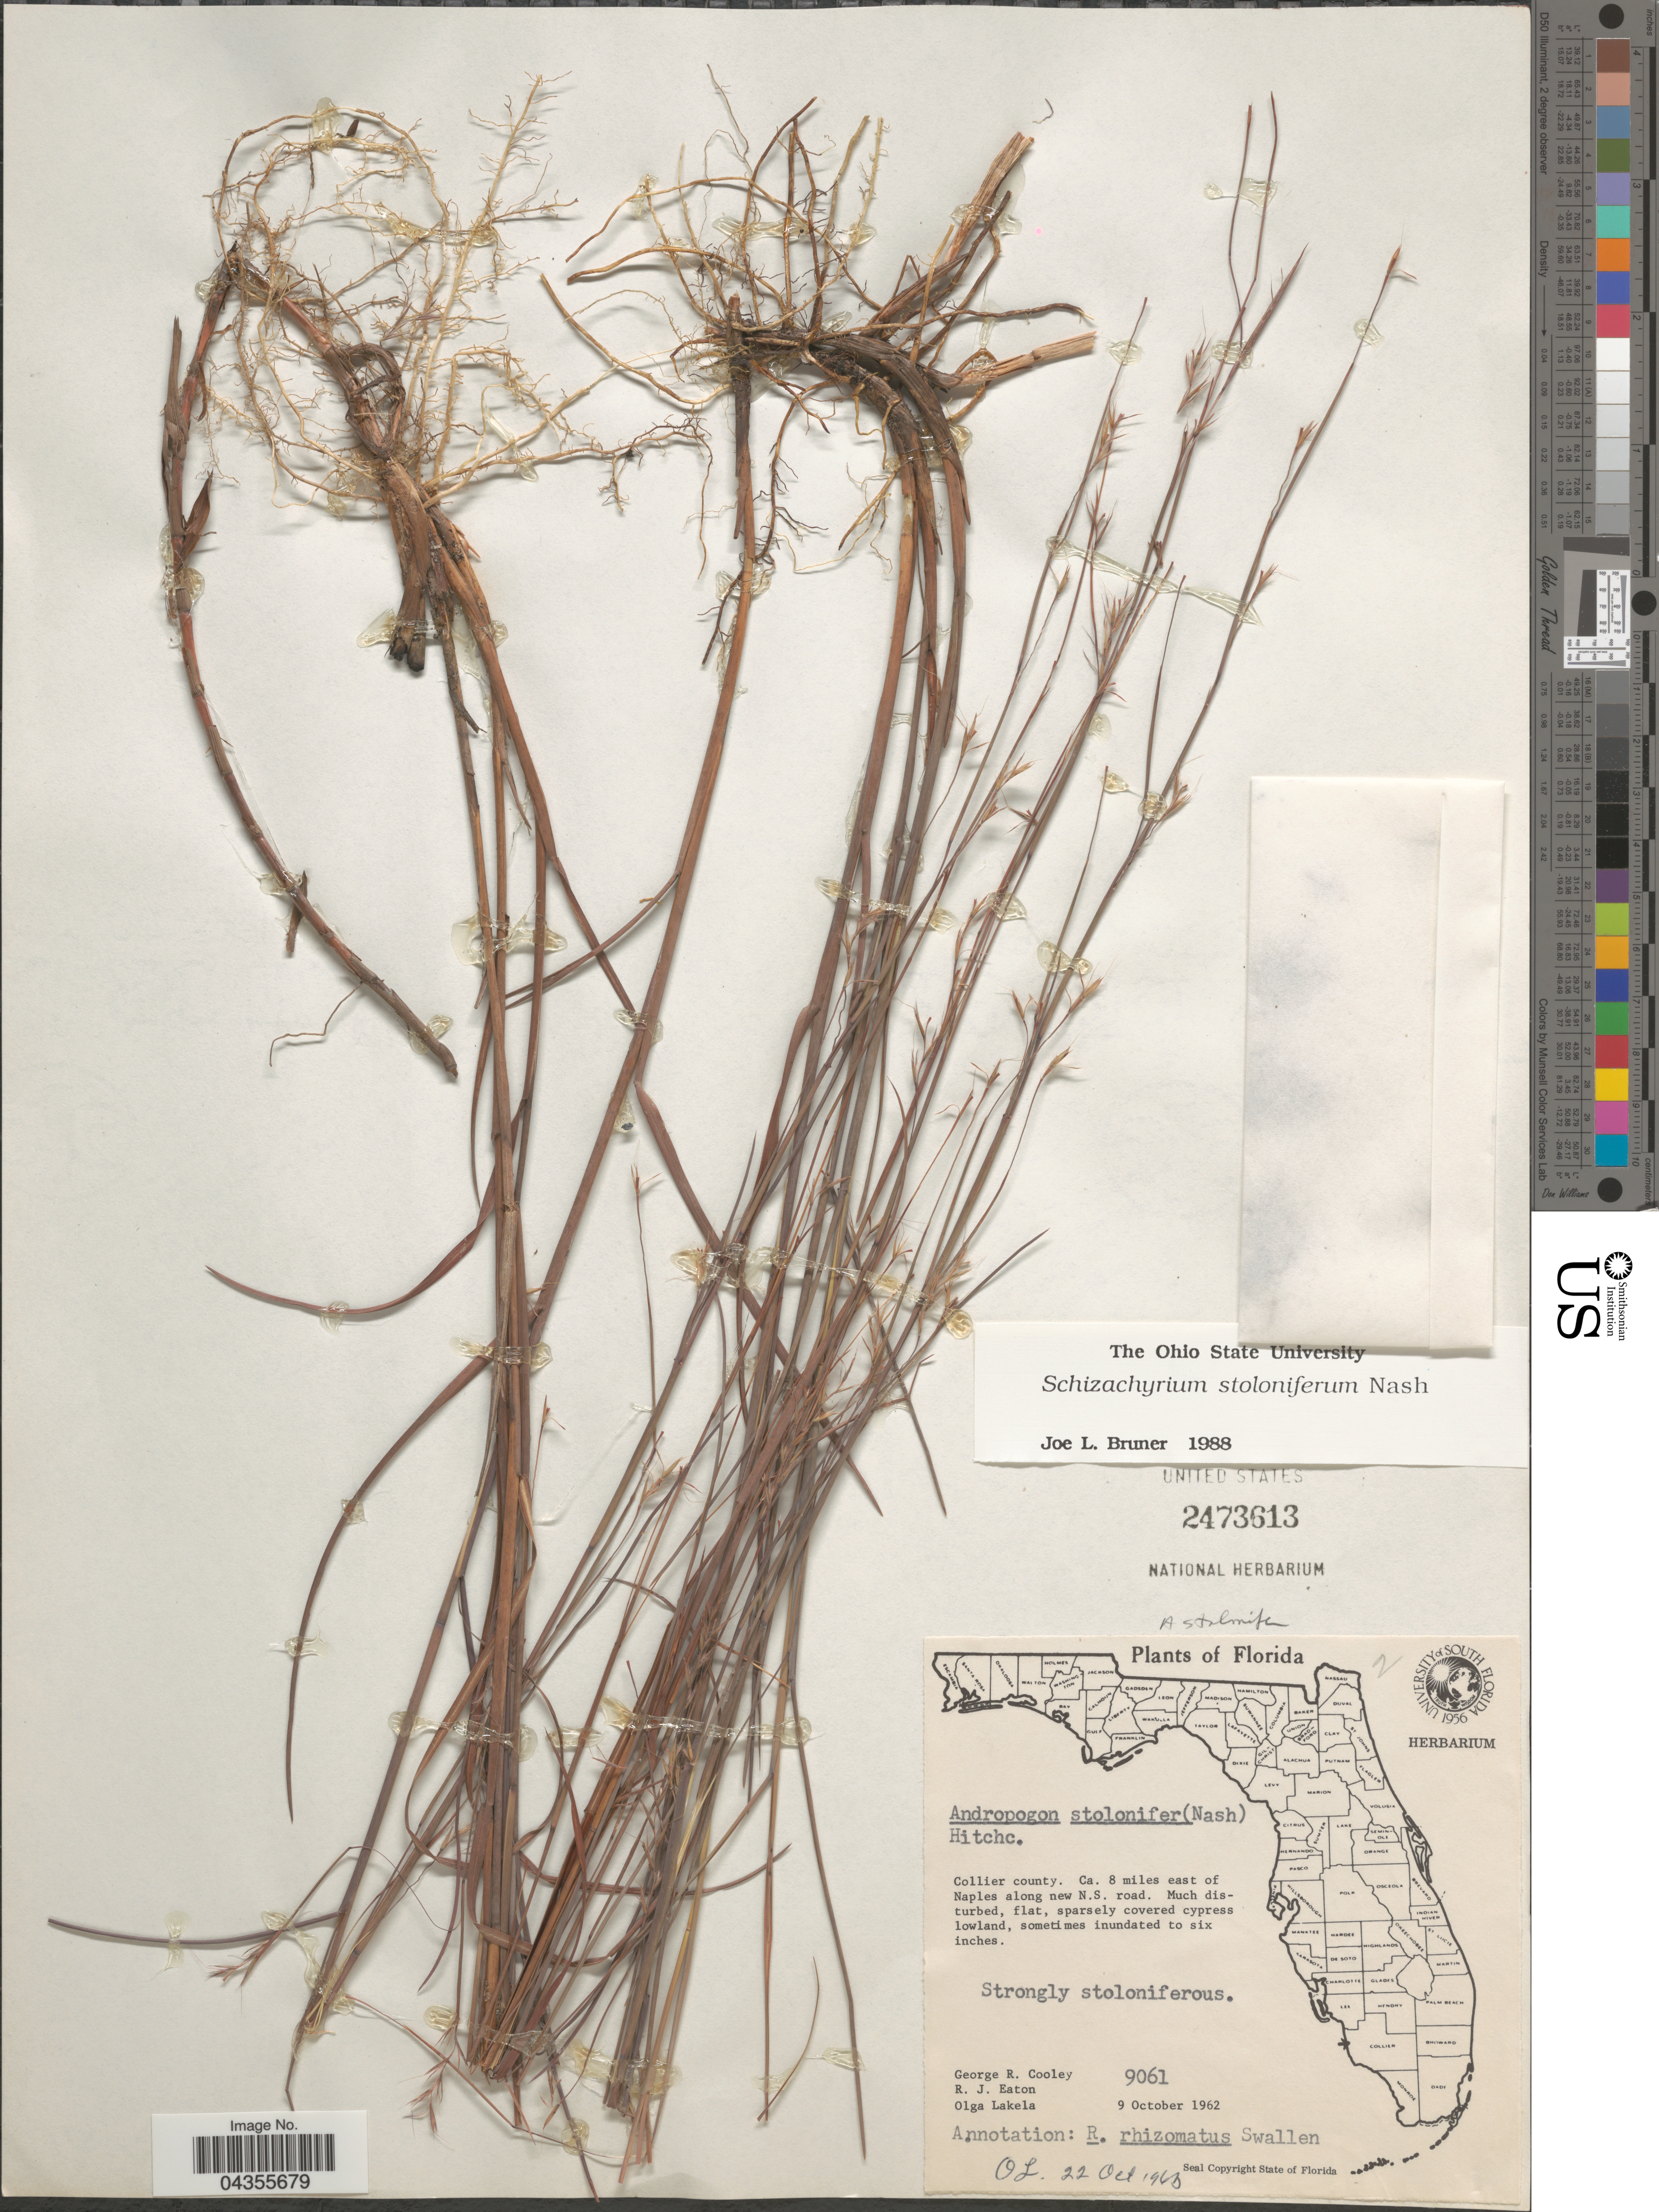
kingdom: Plantae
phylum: Tracheophyta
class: Liliopsida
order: Poales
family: Poaceae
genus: Schizachyrium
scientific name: Schizachyrium scoparium var. stoloniferum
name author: (Nash) Wipff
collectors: G. R. Cooley, R. J. Eaton & O. K. Lakela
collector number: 9061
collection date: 1962-10-09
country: United States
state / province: Florida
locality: Collier County. Ca. 8 miles east of Naples along new N.S. road. Much disturbed flat, sparsely covered cypress lowland, sometimes inundated to six inches.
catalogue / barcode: US 2473613